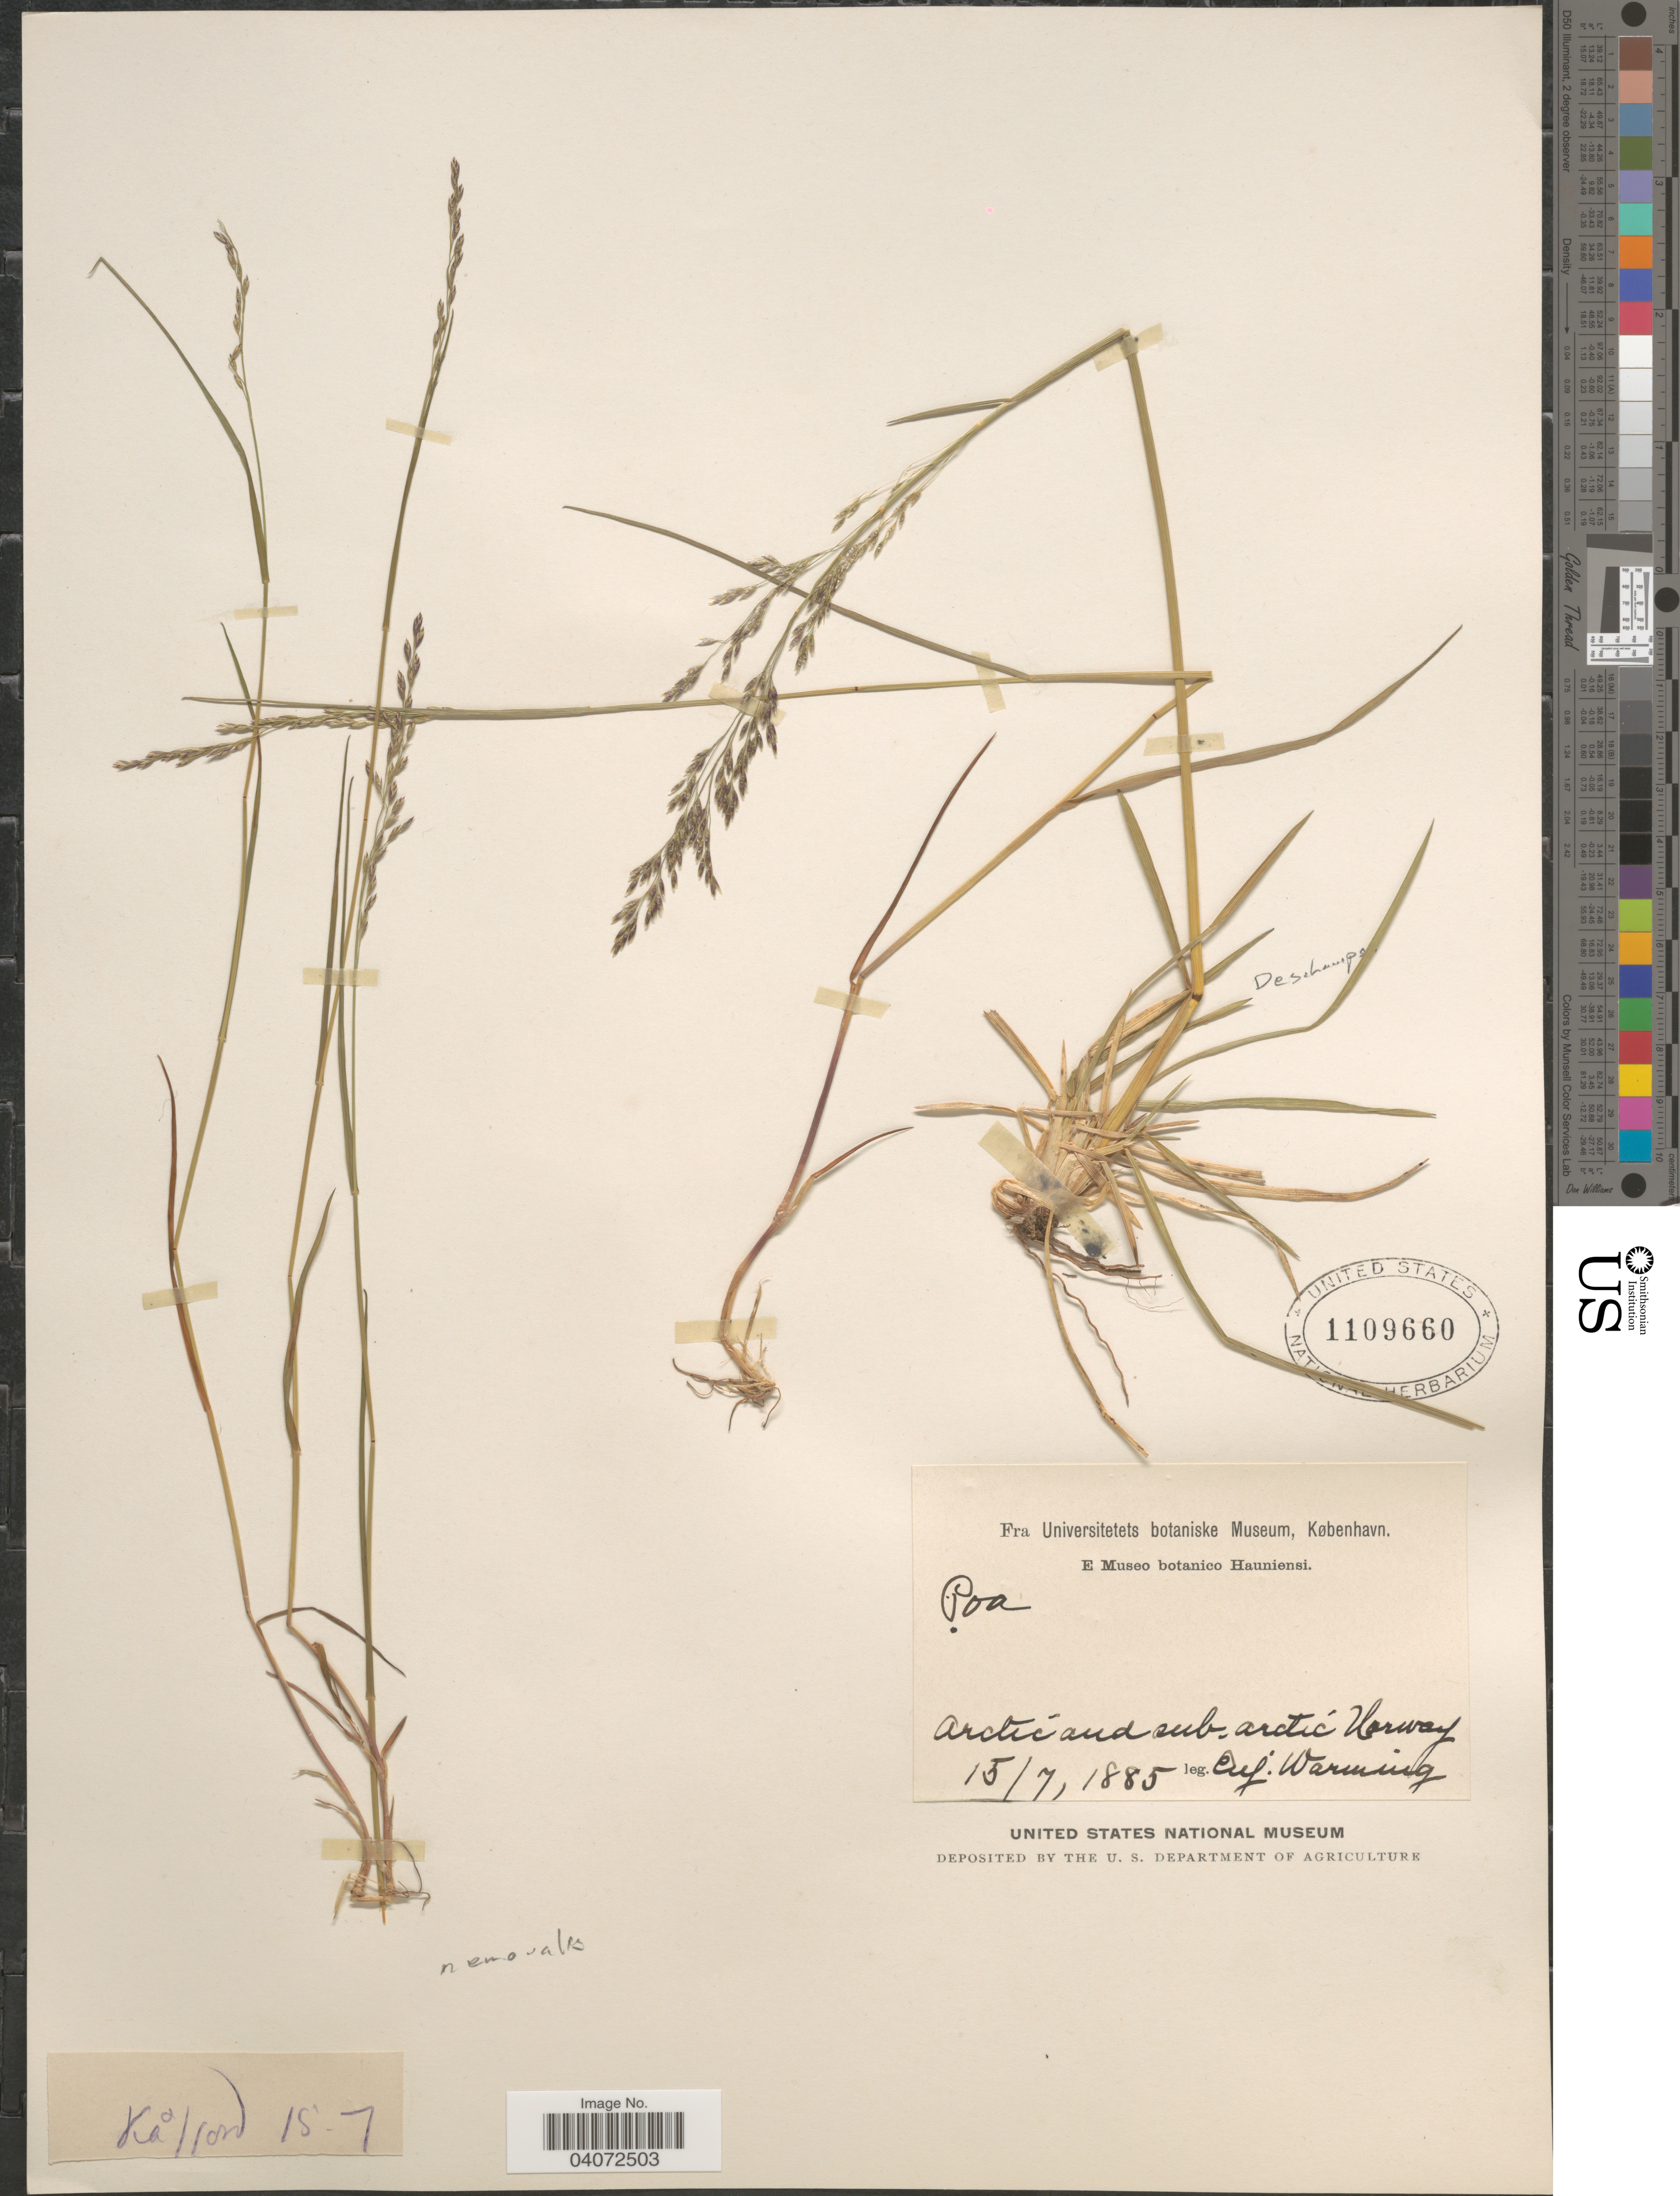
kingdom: Plantae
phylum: Tracheophyta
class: Liliopsida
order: Poales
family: Poaceae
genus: Poa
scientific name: Poa nemoralis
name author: L.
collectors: E. Warming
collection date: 1885-07-15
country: Norway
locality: Arctic and sub-arctic Norway.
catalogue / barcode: US 1109660